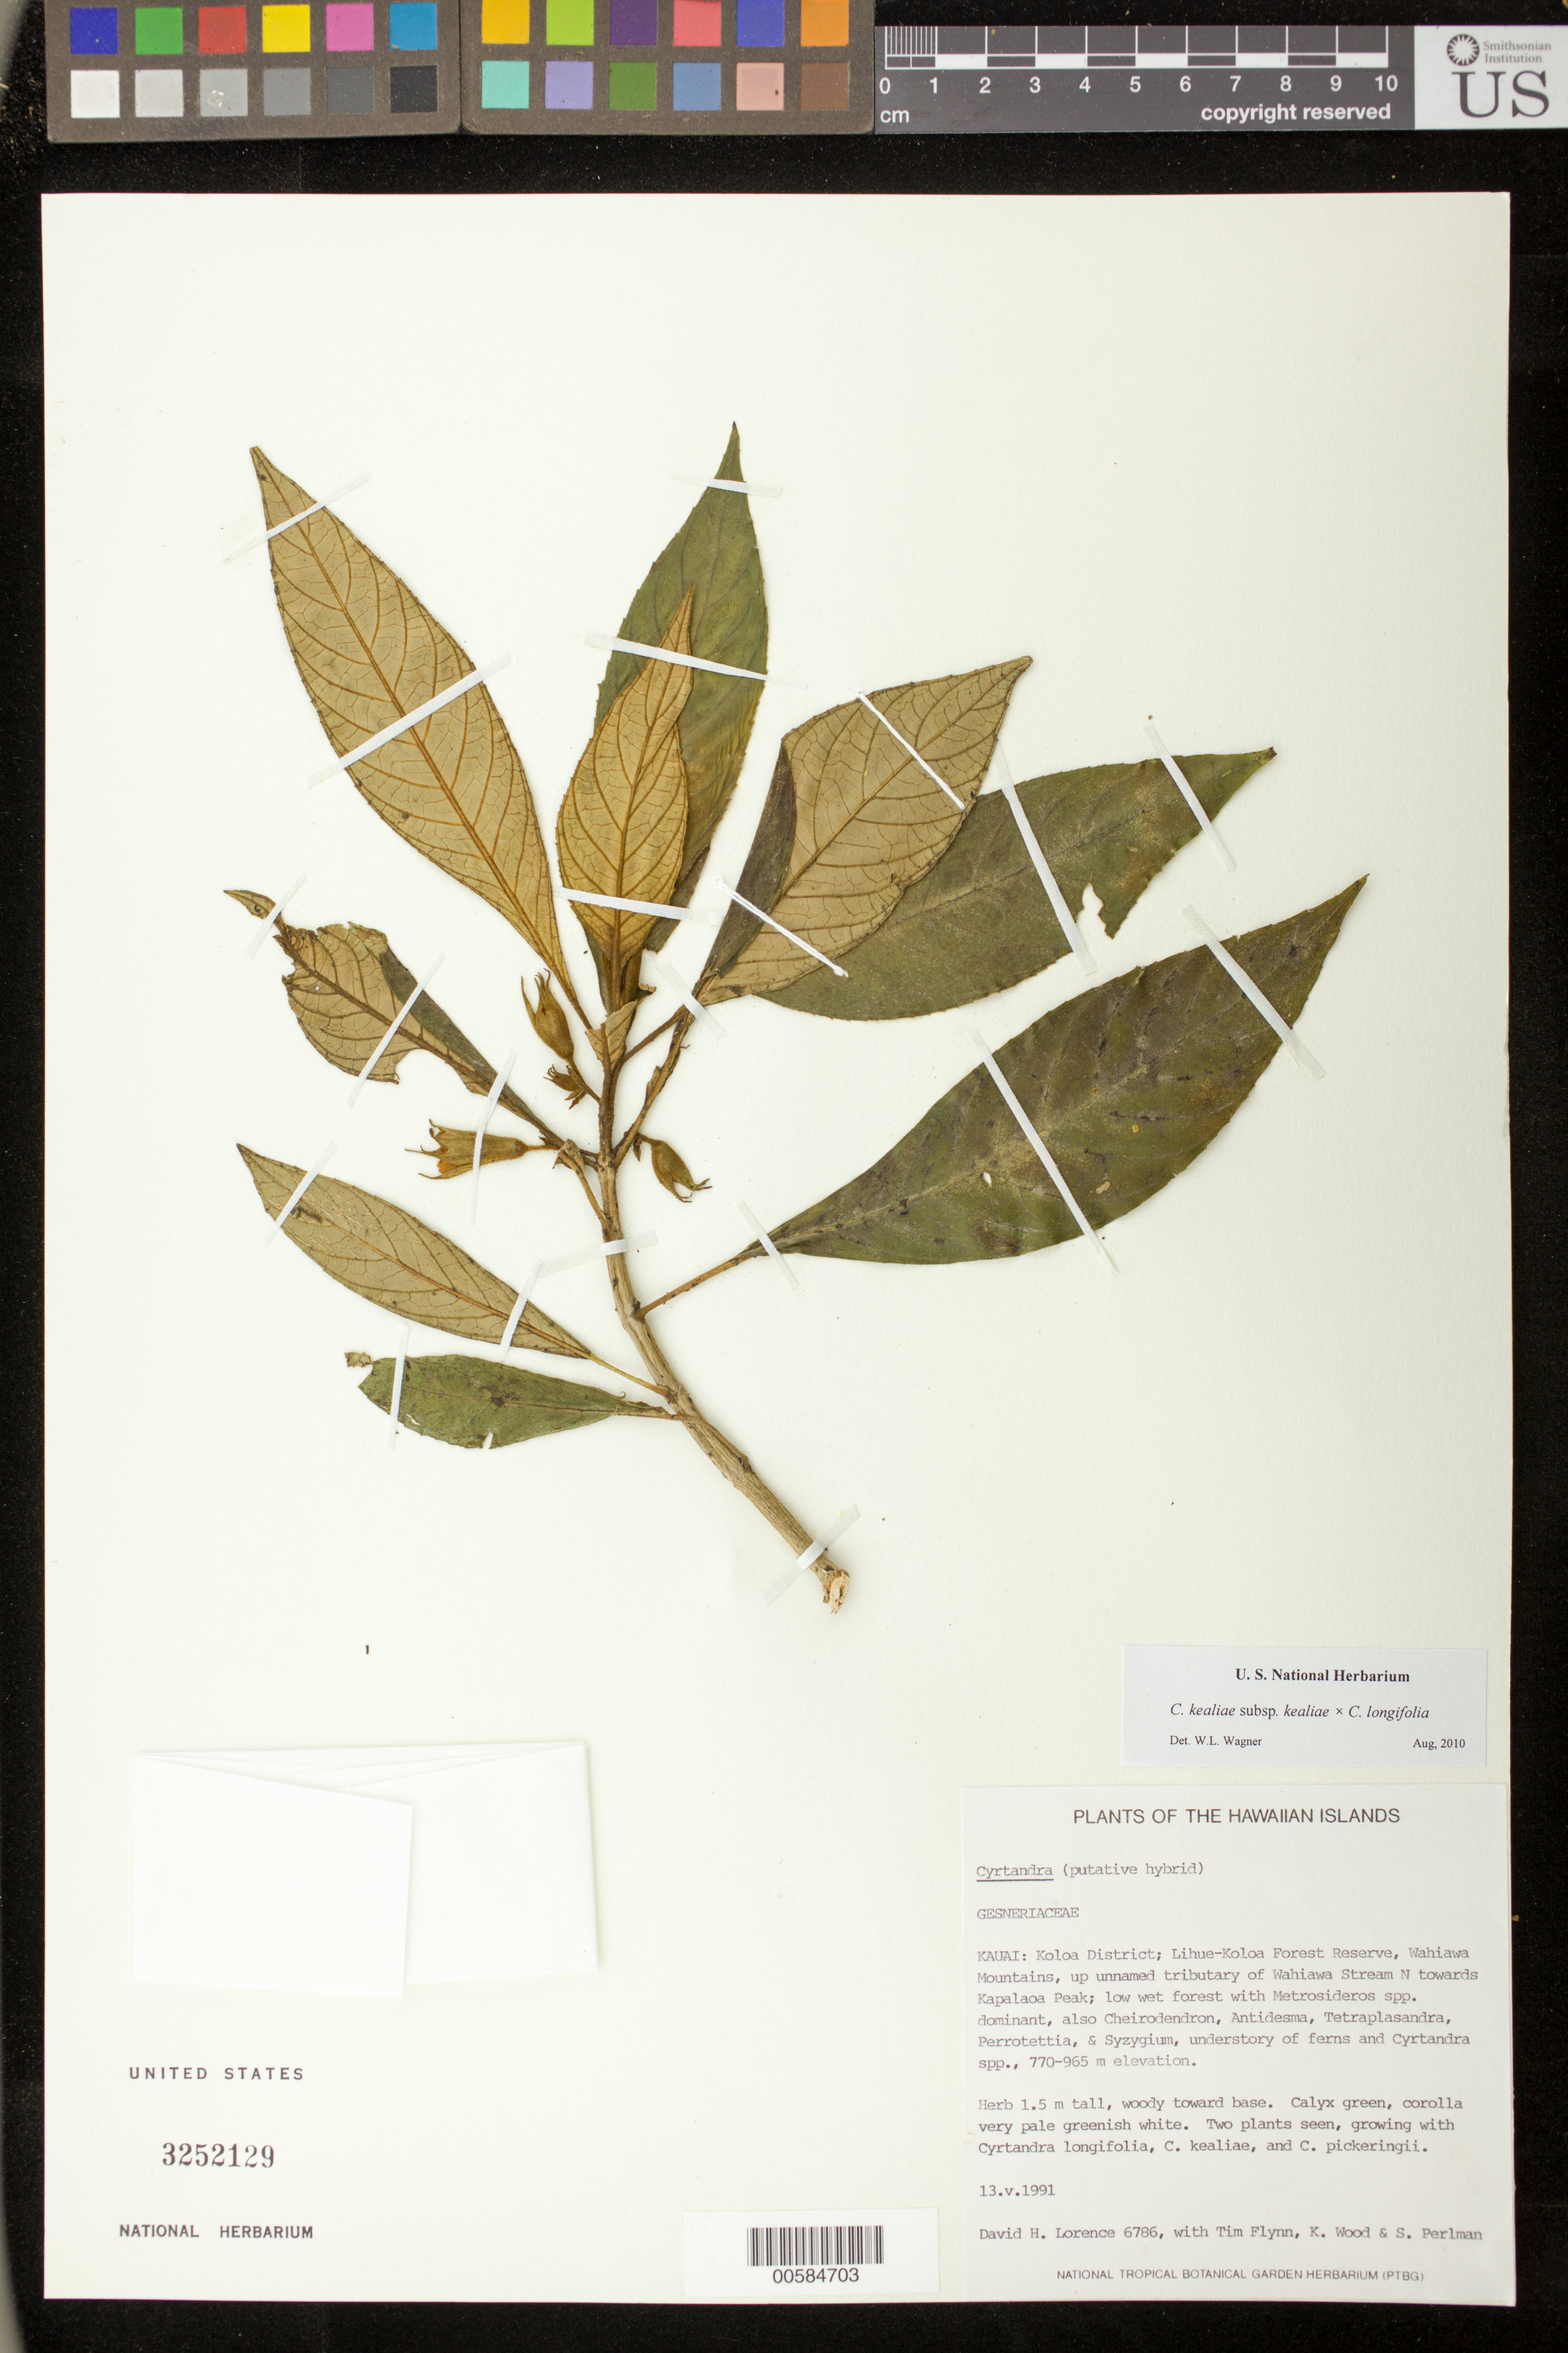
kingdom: Plantae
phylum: Tracheophyta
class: Magnoliopsida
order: Lamiales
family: Gesneriaceae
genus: Cyrtandra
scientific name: Cyrtandra kealiae subsp. kealiae x C. longifolia (Wawra) Hillebr. ex C.B. Clarke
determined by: Wagner, W. L., (BOT), Smithsonian Institution - National Museum of Natural History (UNITED STATES)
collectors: D. Lorence, T. W. Flynn, K. Wood & S. P. Perlman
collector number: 6786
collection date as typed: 13 May 1991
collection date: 1991-05-13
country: United States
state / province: Hawaii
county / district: Kauai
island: Kaua'i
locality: Koloa Dist; Lihue-Koloa For Res, Wahiawa Mts, up unnamed trib. of Wahiawa Stream N towards Kapalaoa Peak.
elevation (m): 770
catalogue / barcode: US 3252129